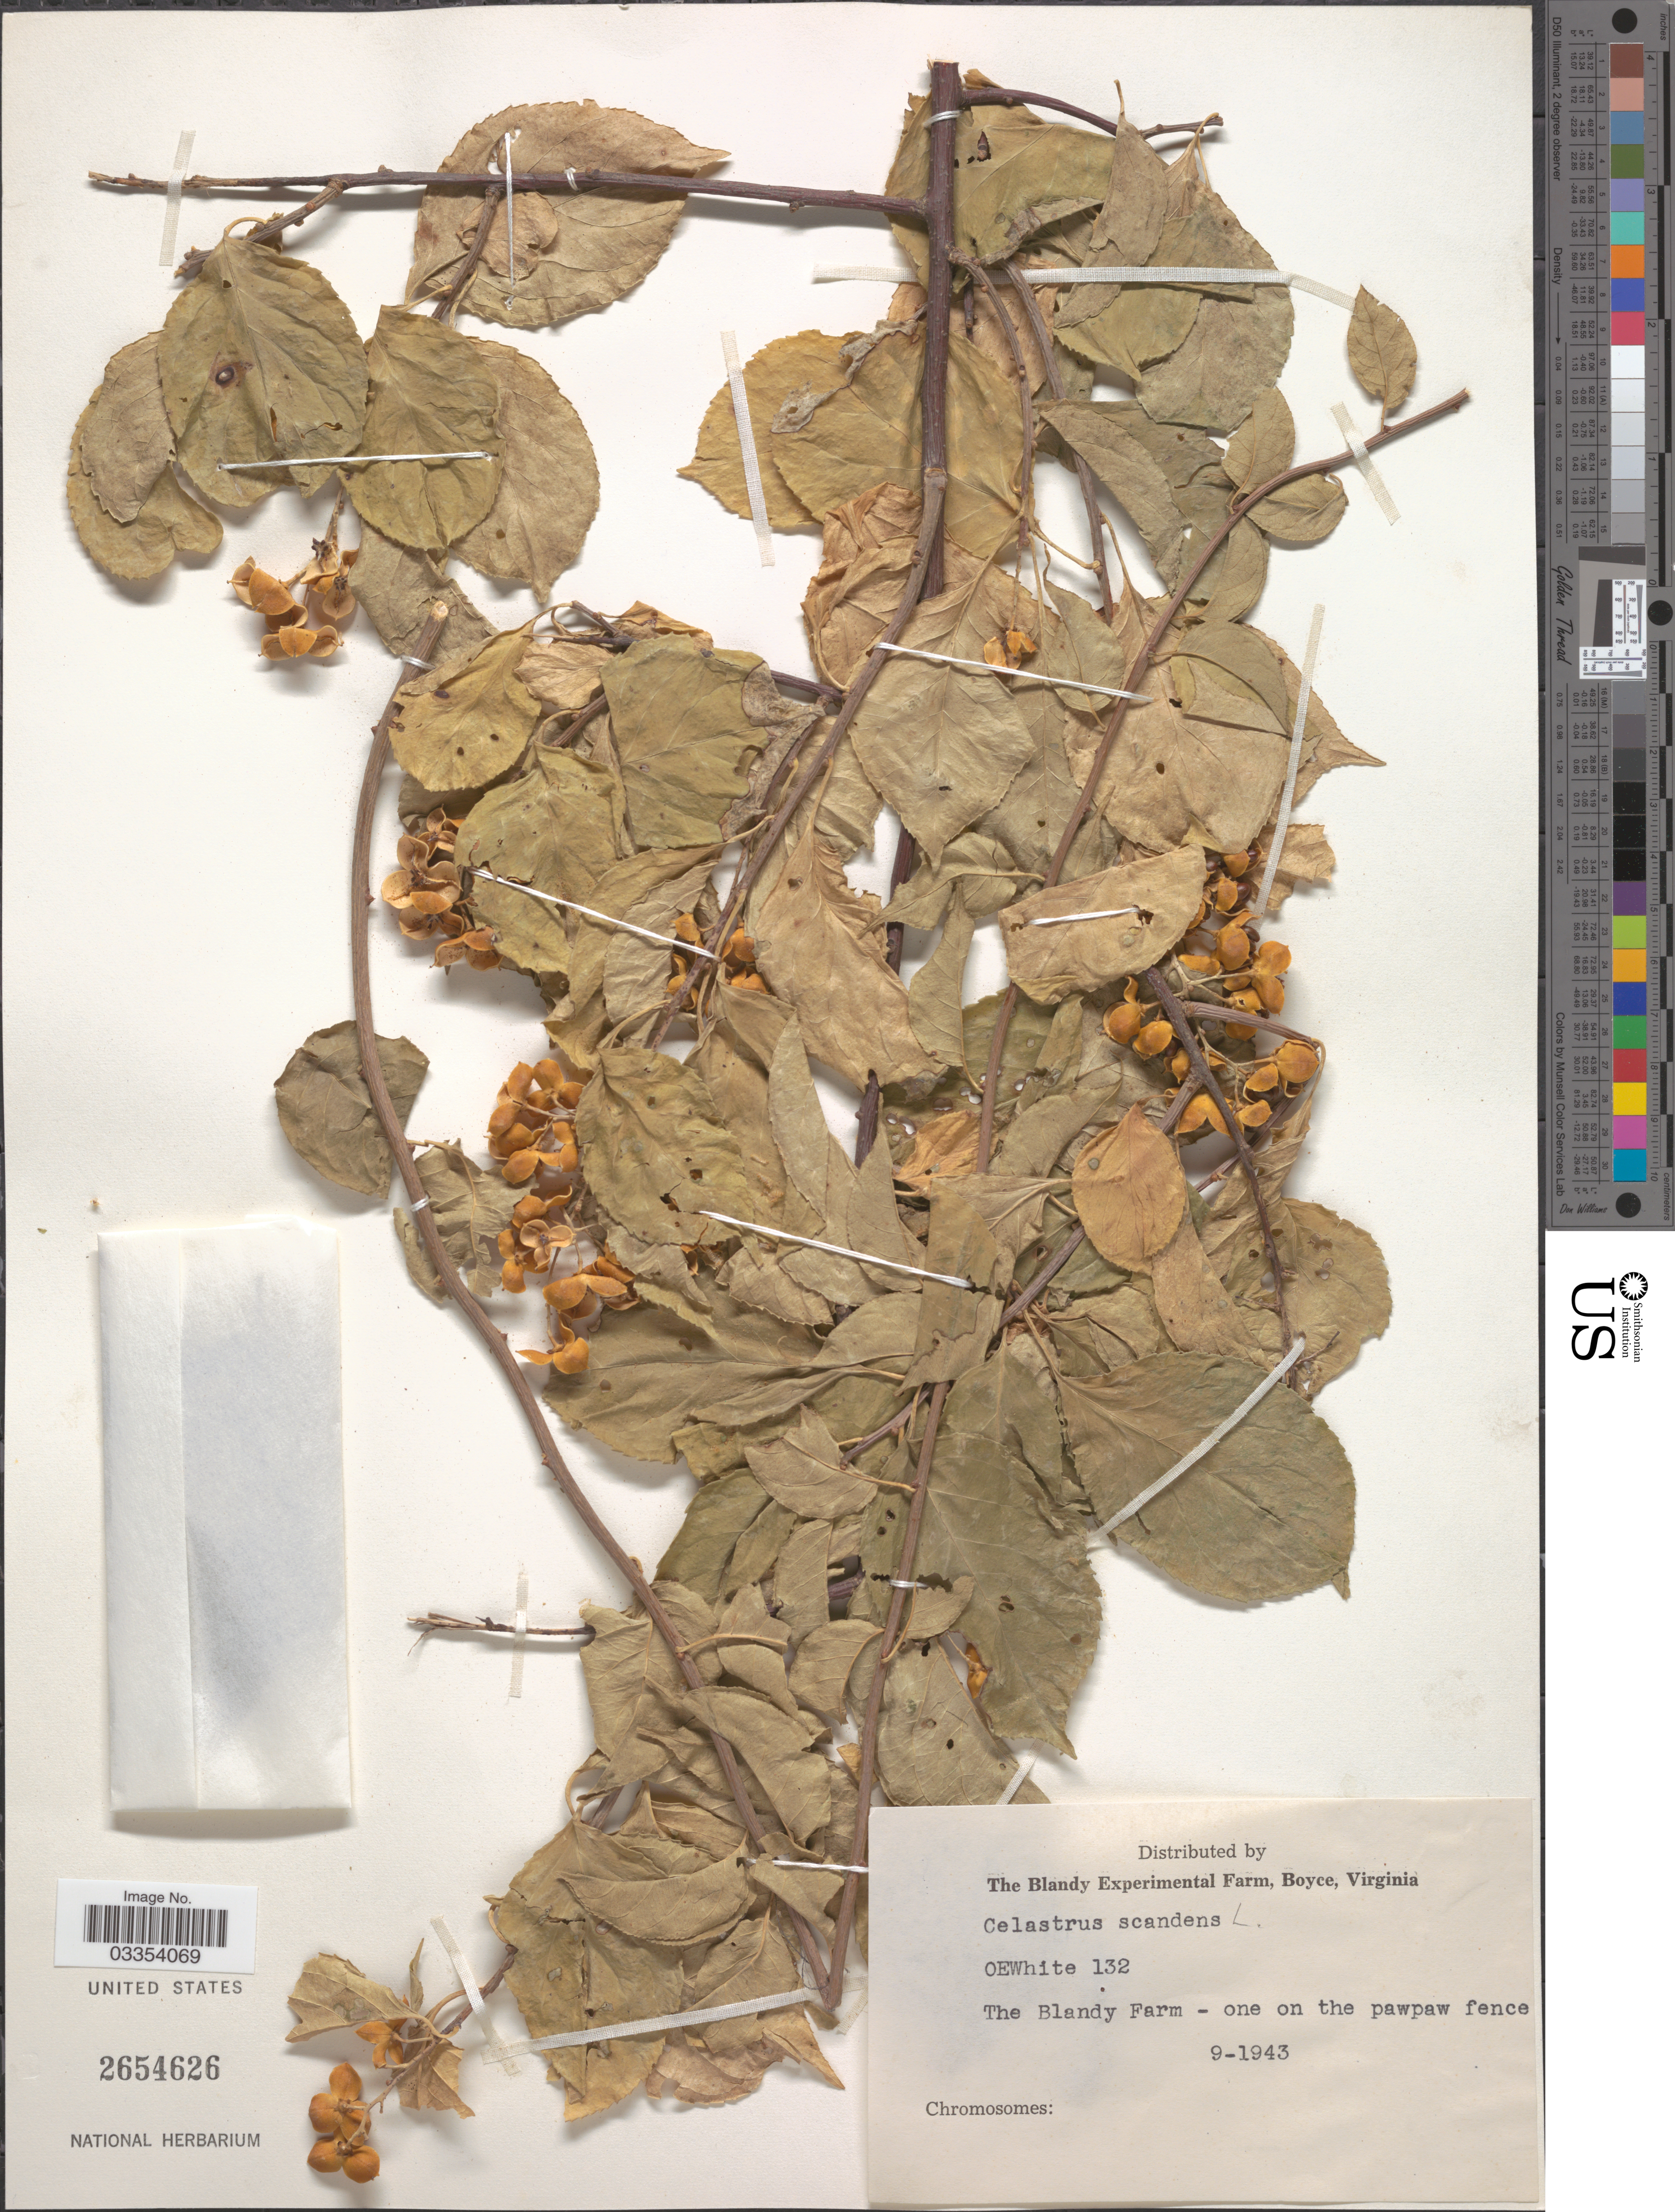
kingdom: Plantae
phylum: Tracheophyta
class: Magnoliopsida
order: Celastrales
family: Celastraceae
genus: Celastrus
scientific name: Celastrus scandens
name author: L.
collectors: O. E. White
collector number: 132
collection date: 1943-09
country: United States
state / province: Virginia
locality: The Blandy Farm - one on the pawpaw fence.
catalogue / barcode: US 2654626